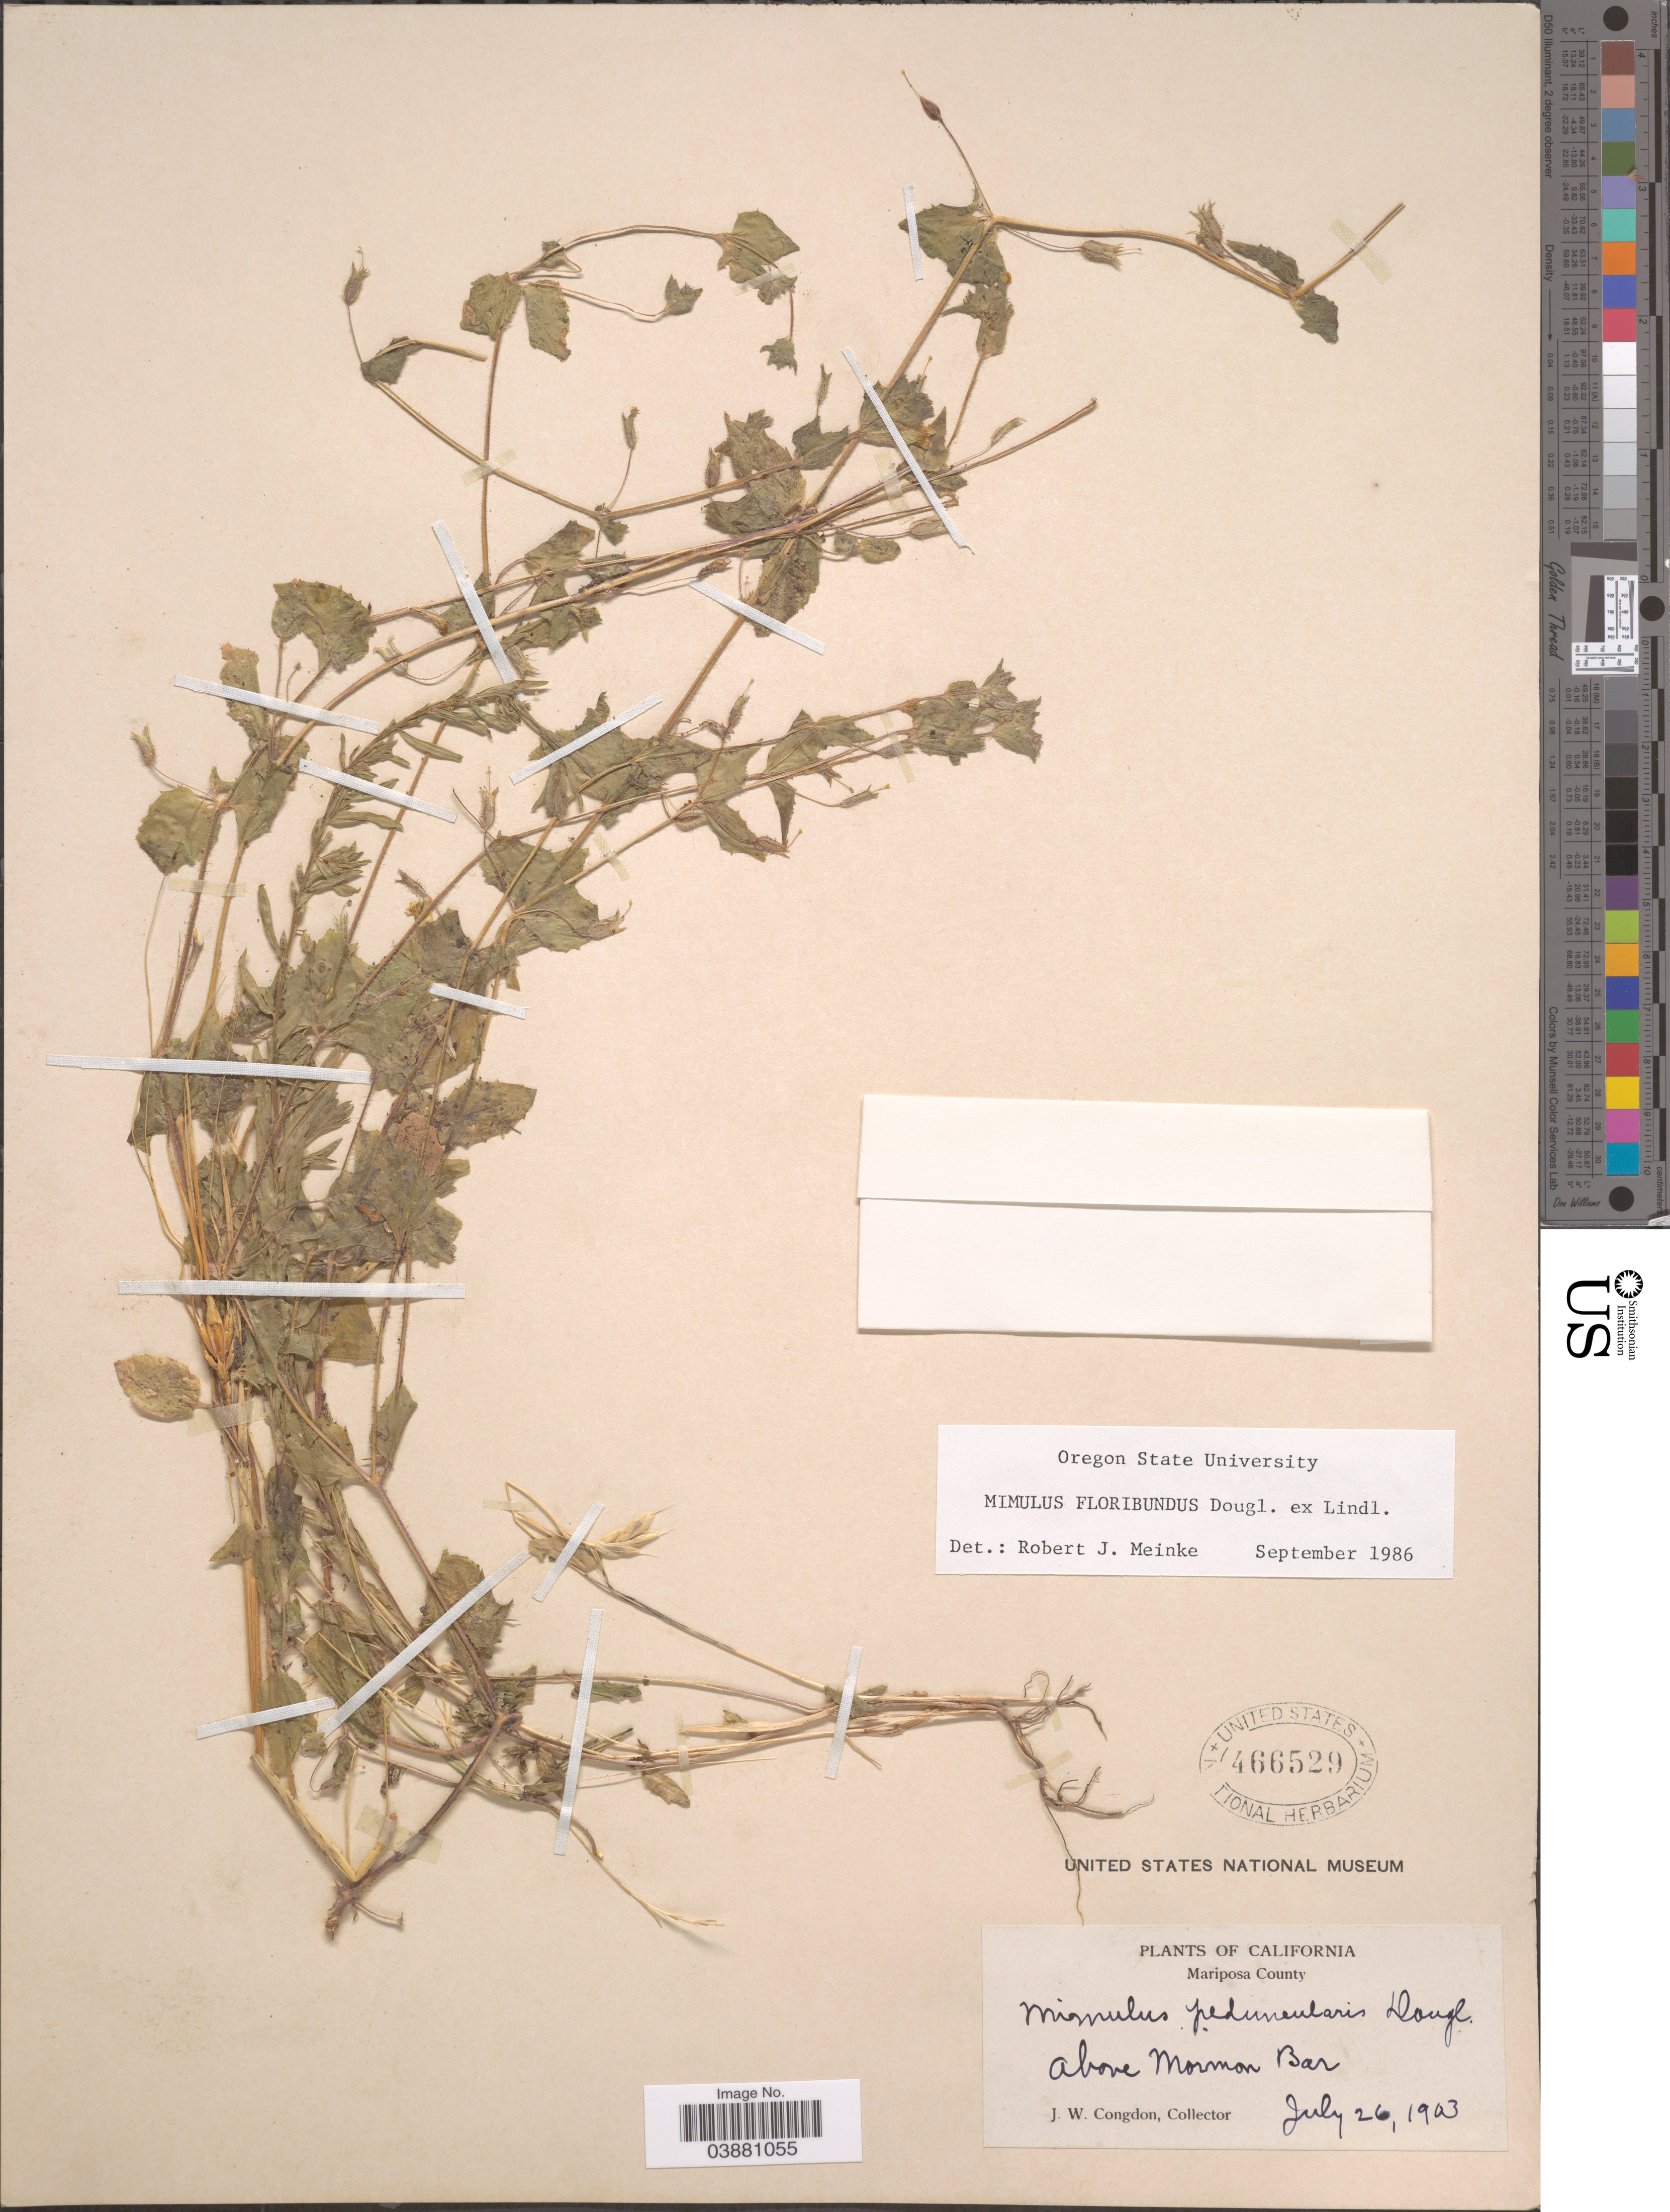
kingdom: Plantae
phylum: Tracheophyta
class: Magnoliopsida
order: Lamiales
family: Phrymaceae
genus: Mimulus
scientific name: Mimulus floribundus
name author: Douglas ex Lindl.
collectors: J. W. Congdon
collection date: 1903-07-26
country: United States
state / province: California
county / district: Mariposa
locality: Mariposa County. Above Mormon Bar.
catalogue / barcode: US 466529